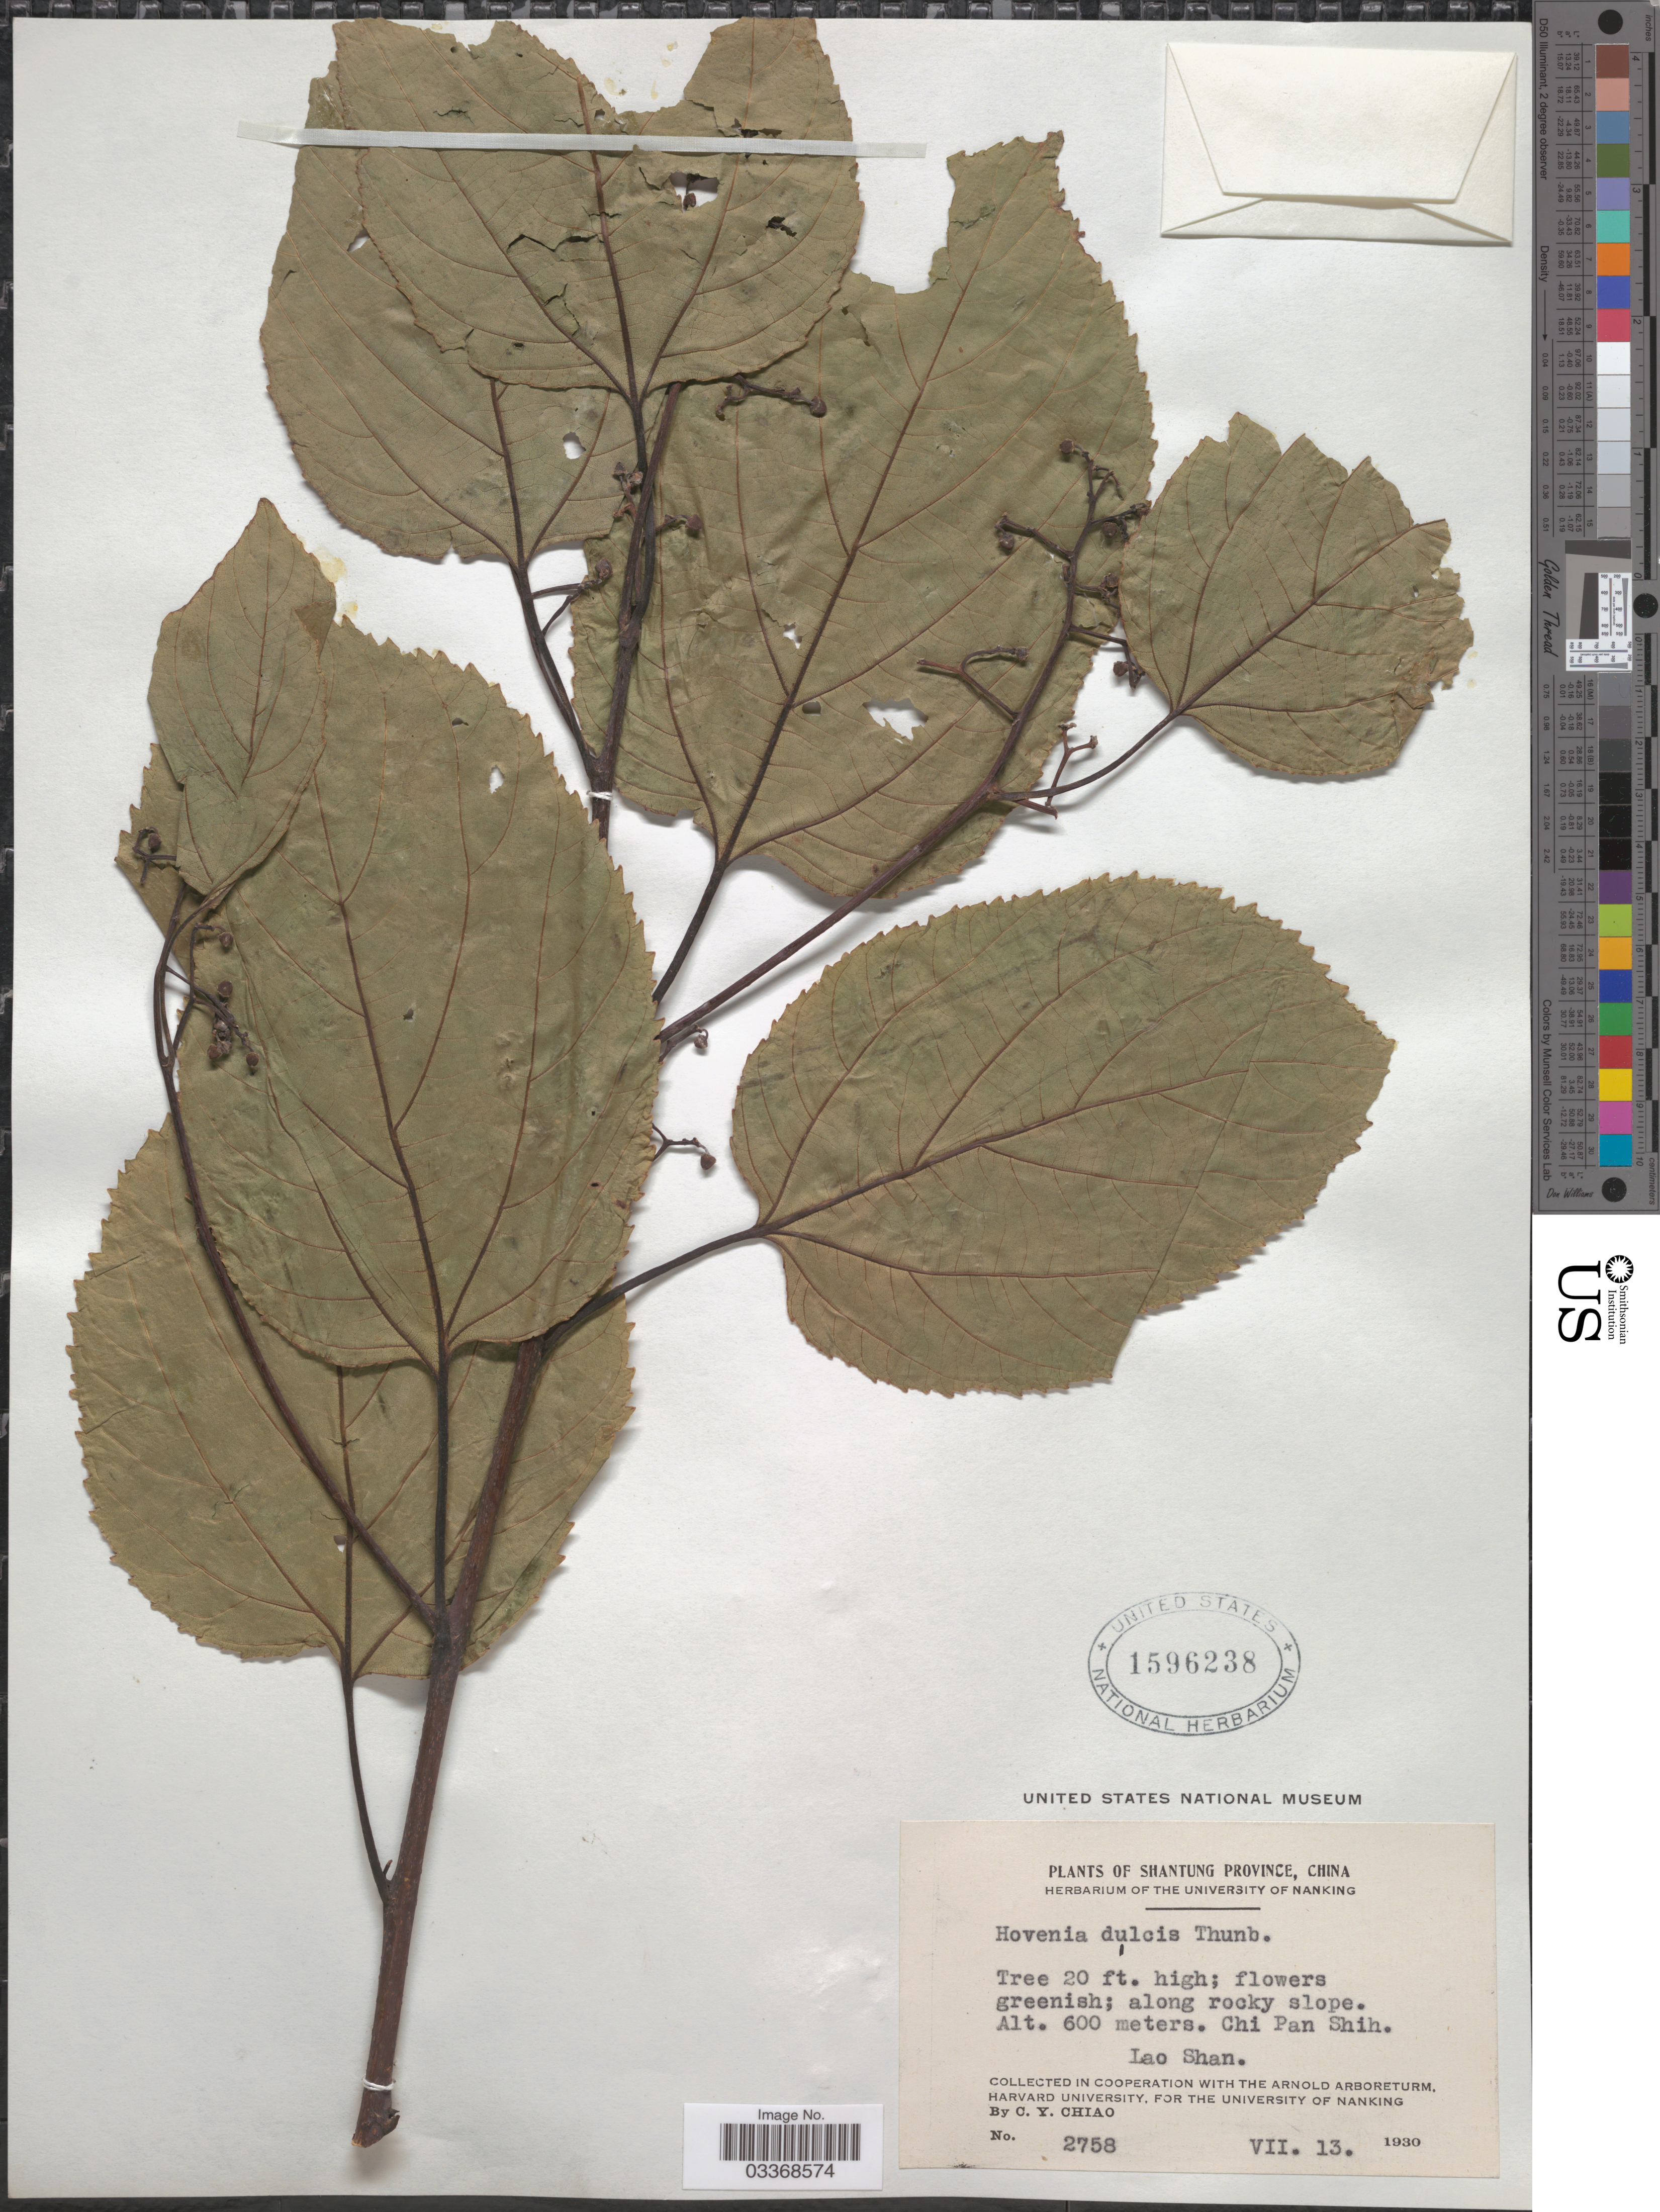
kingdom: Plantae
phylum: Tracheophyta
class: Magnoliopsida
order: Rosales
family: Rhamnaceae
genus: Hovenia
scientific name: Hovenia dulcis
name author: Thunb.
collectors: C. Y. Chiao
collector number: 2758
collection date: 1930-07-13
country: China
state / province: Shandong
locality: Shantung Province. Chi Pan Shih. Lao Shan.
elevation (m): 600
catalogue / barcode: US 1596238